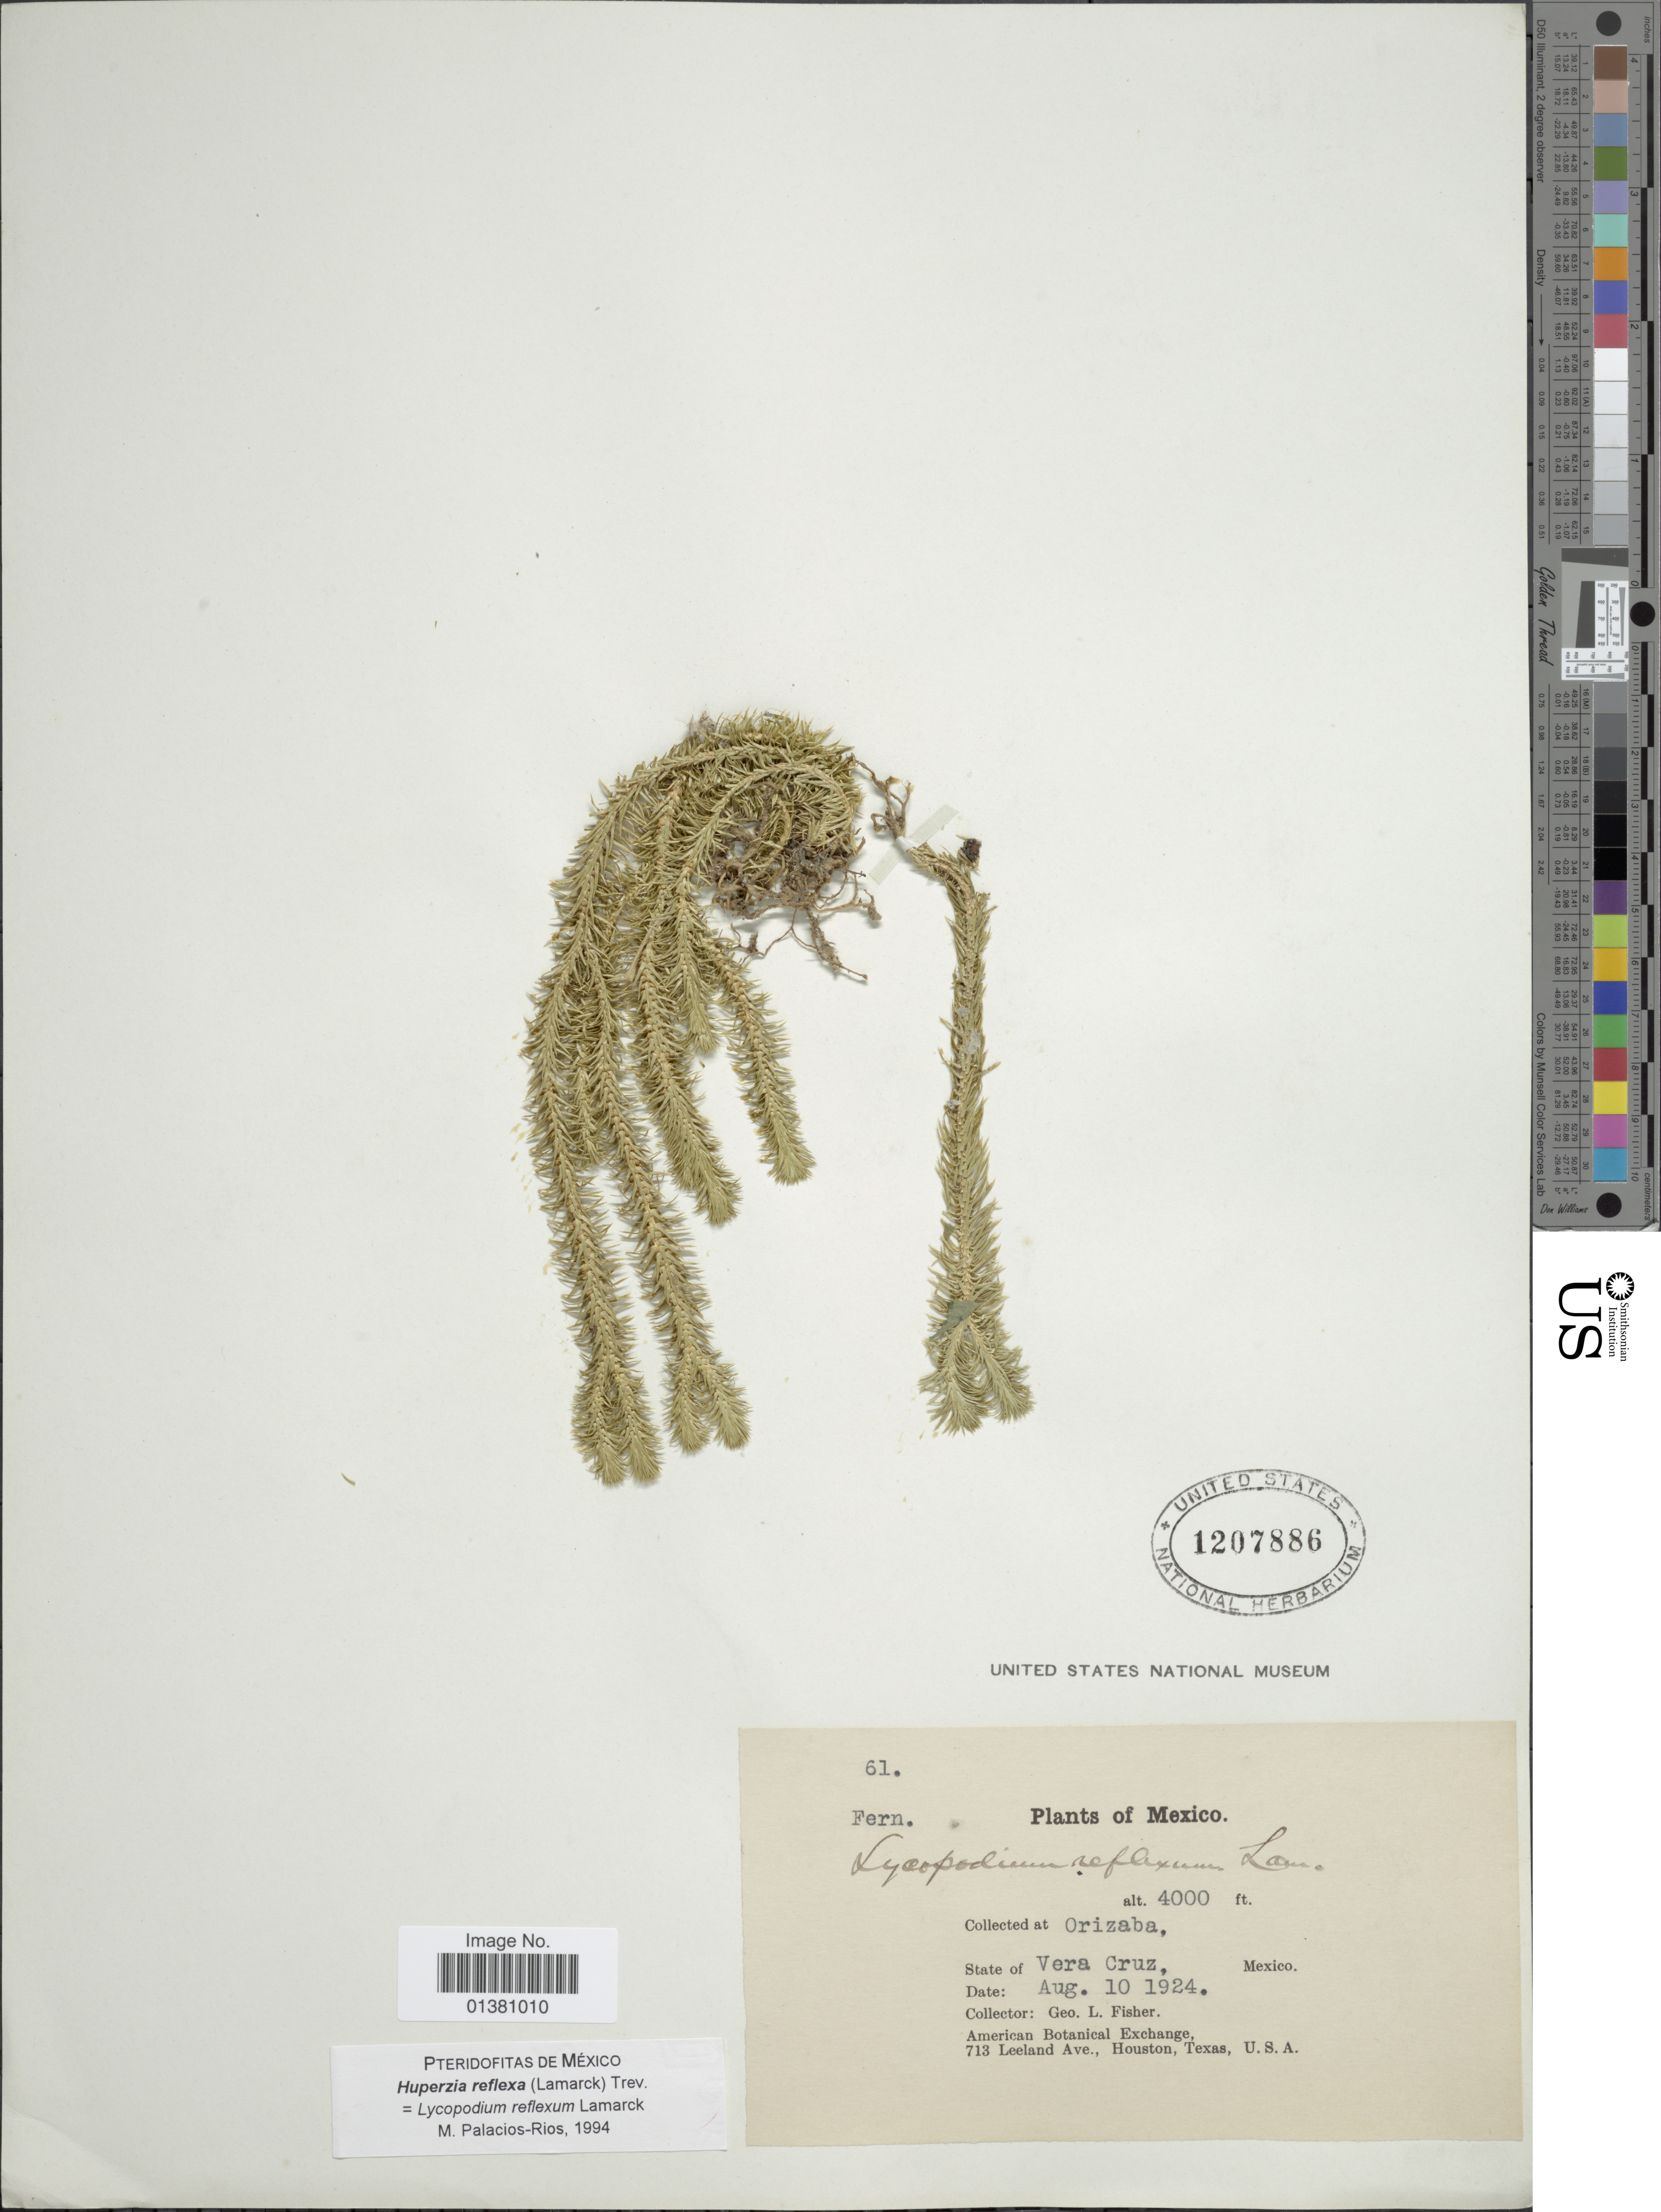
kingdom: Plantae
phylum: Tracheophyta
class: Lycopodiopsida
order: Lycopodiales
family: Lycopodiaceae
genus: Phlegmariurus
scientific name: Phlegmariurus reflexus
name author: (Lam.) B. Øllg.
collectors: G. L. Fisher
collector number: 61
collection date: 1924-08-10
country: Mexico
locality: Orizaba, State of Vera Cruz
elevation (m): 1219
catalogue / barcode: US 1207886